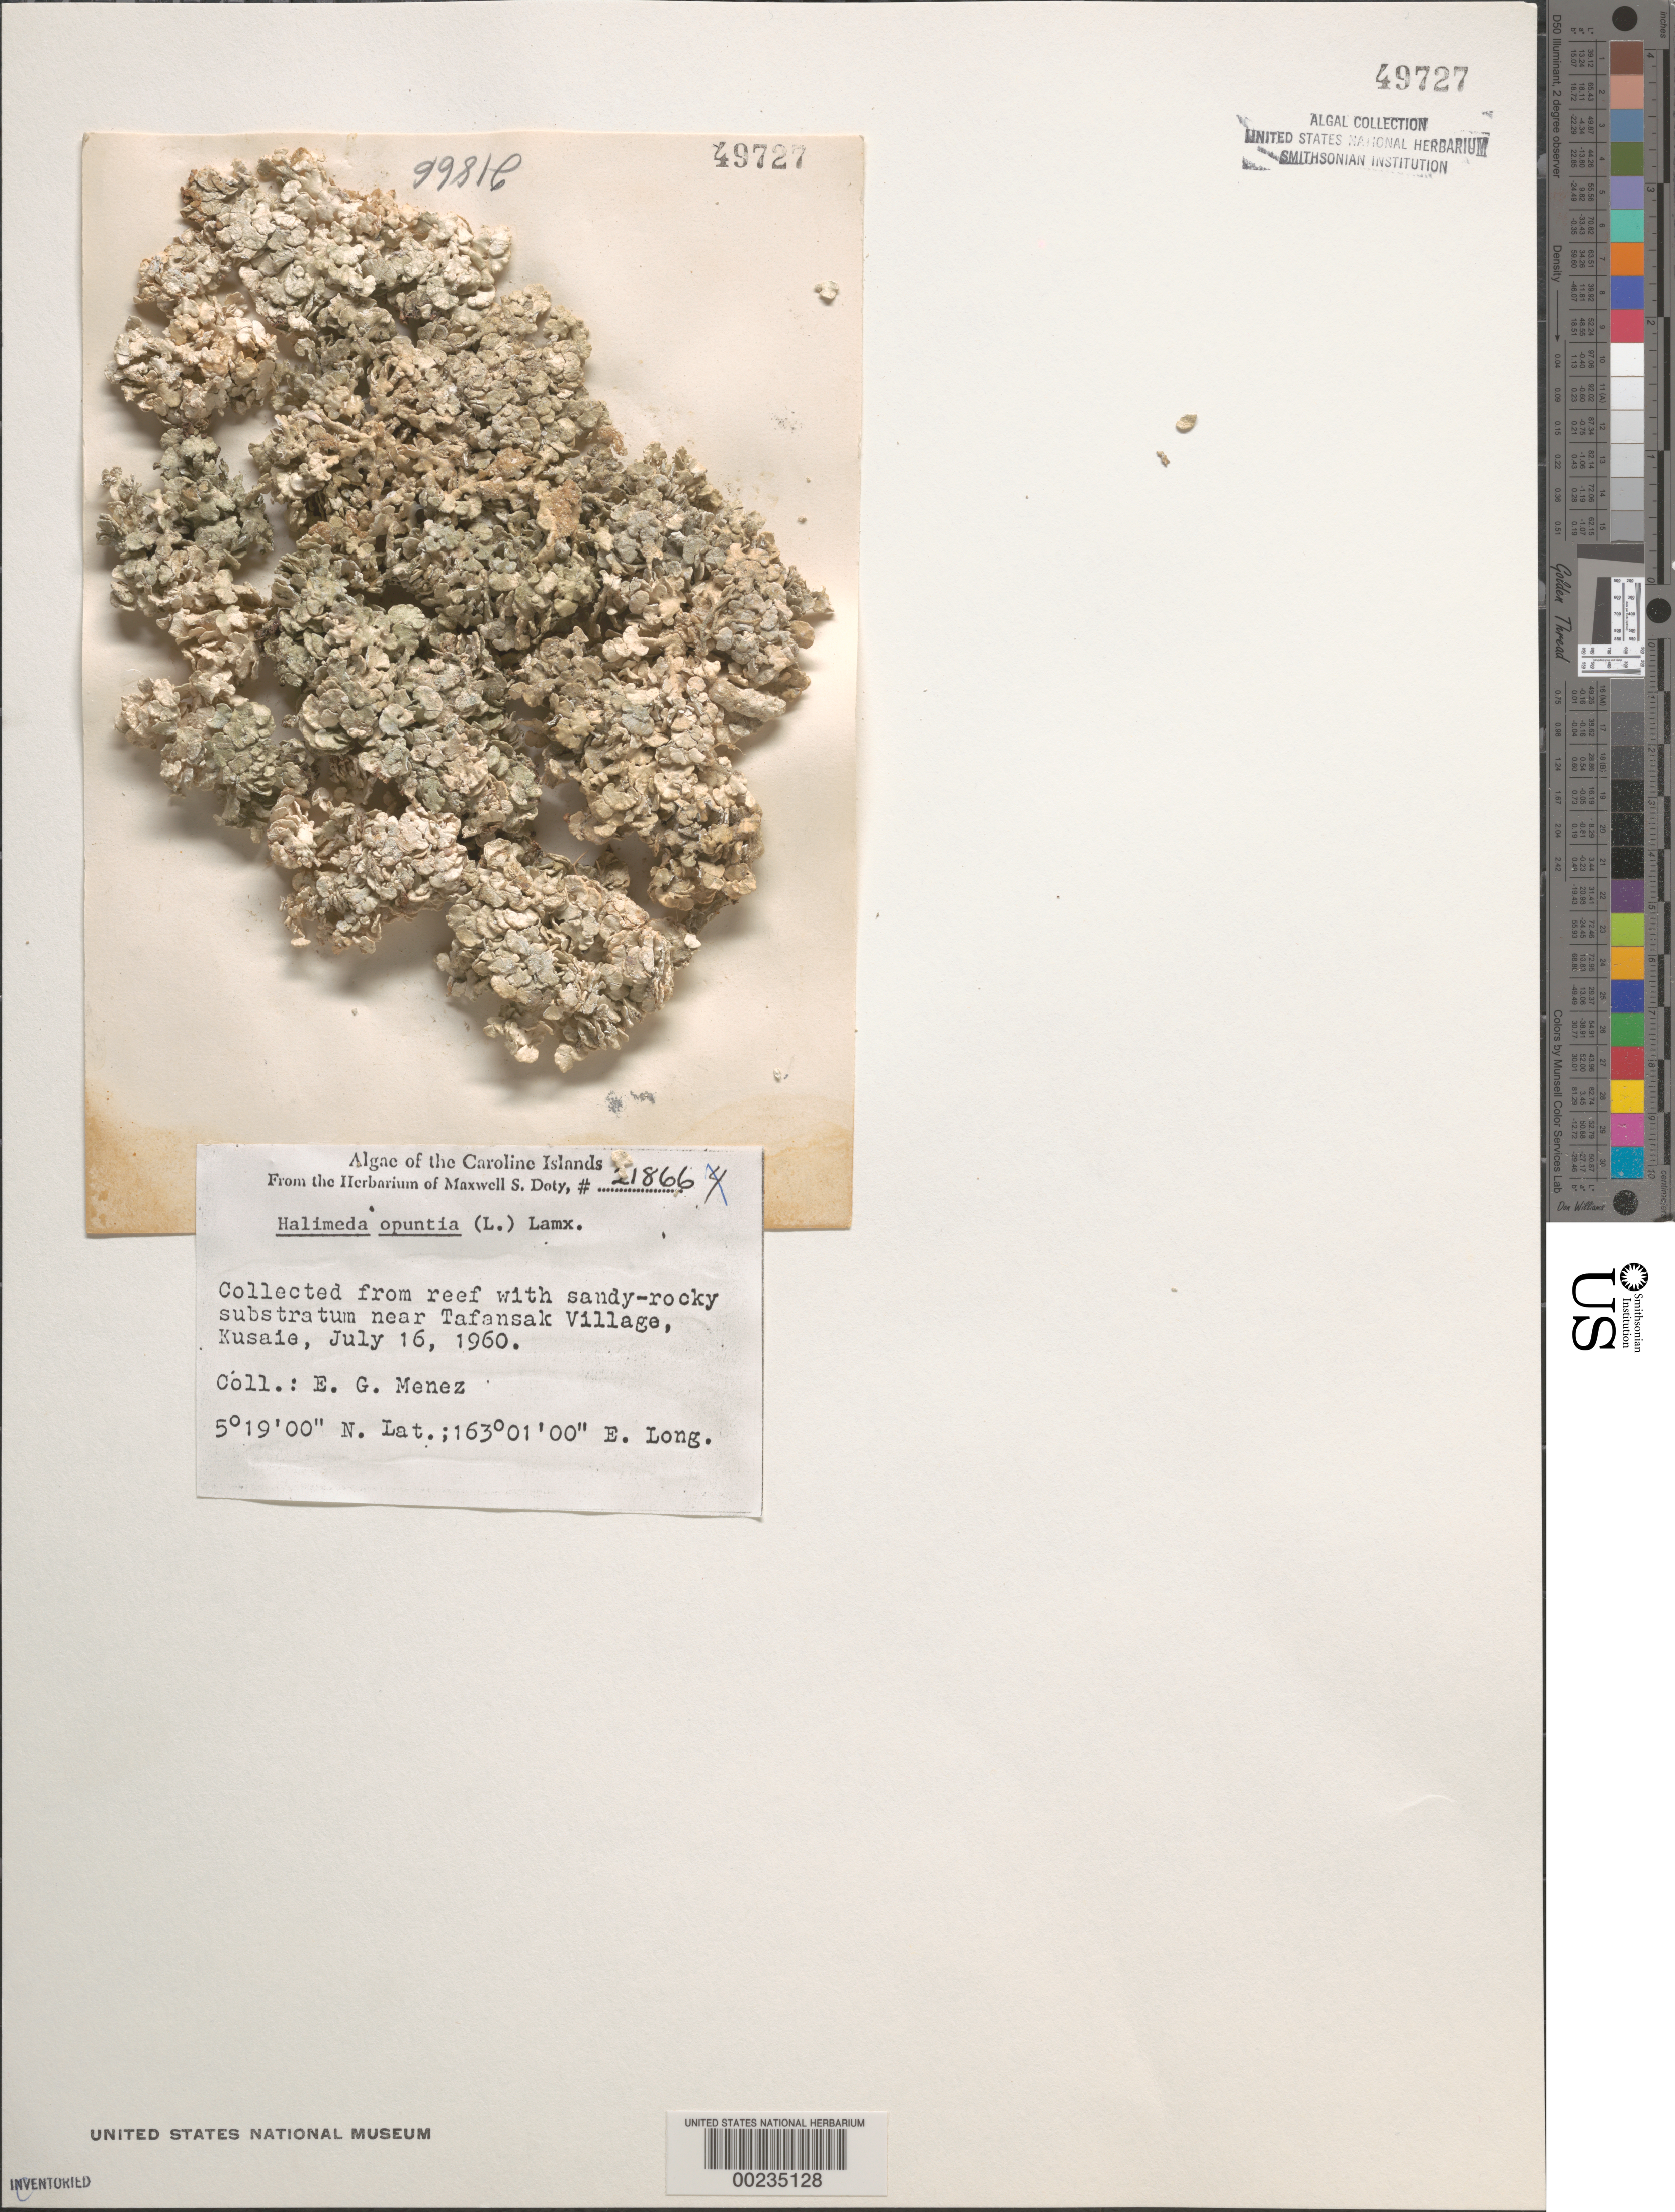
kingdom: Plantae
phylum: Chlorophyta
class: Ulvophyceae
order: Bryopsidales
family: Halimedaceae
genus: Halimeda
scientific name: Halimeda opuntia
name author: (L.) J.V.Lamouroux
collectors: Meñez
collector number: MSD 21866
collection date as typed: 16 Jul 1960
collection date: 1960-07-16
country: Micronesia, Federated States of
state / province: Kosrae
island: Kosrae [Kusaie]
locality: Near Tafansak village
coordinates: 5 19' 00" N, 163 01' 00" E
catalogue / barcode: US 49727